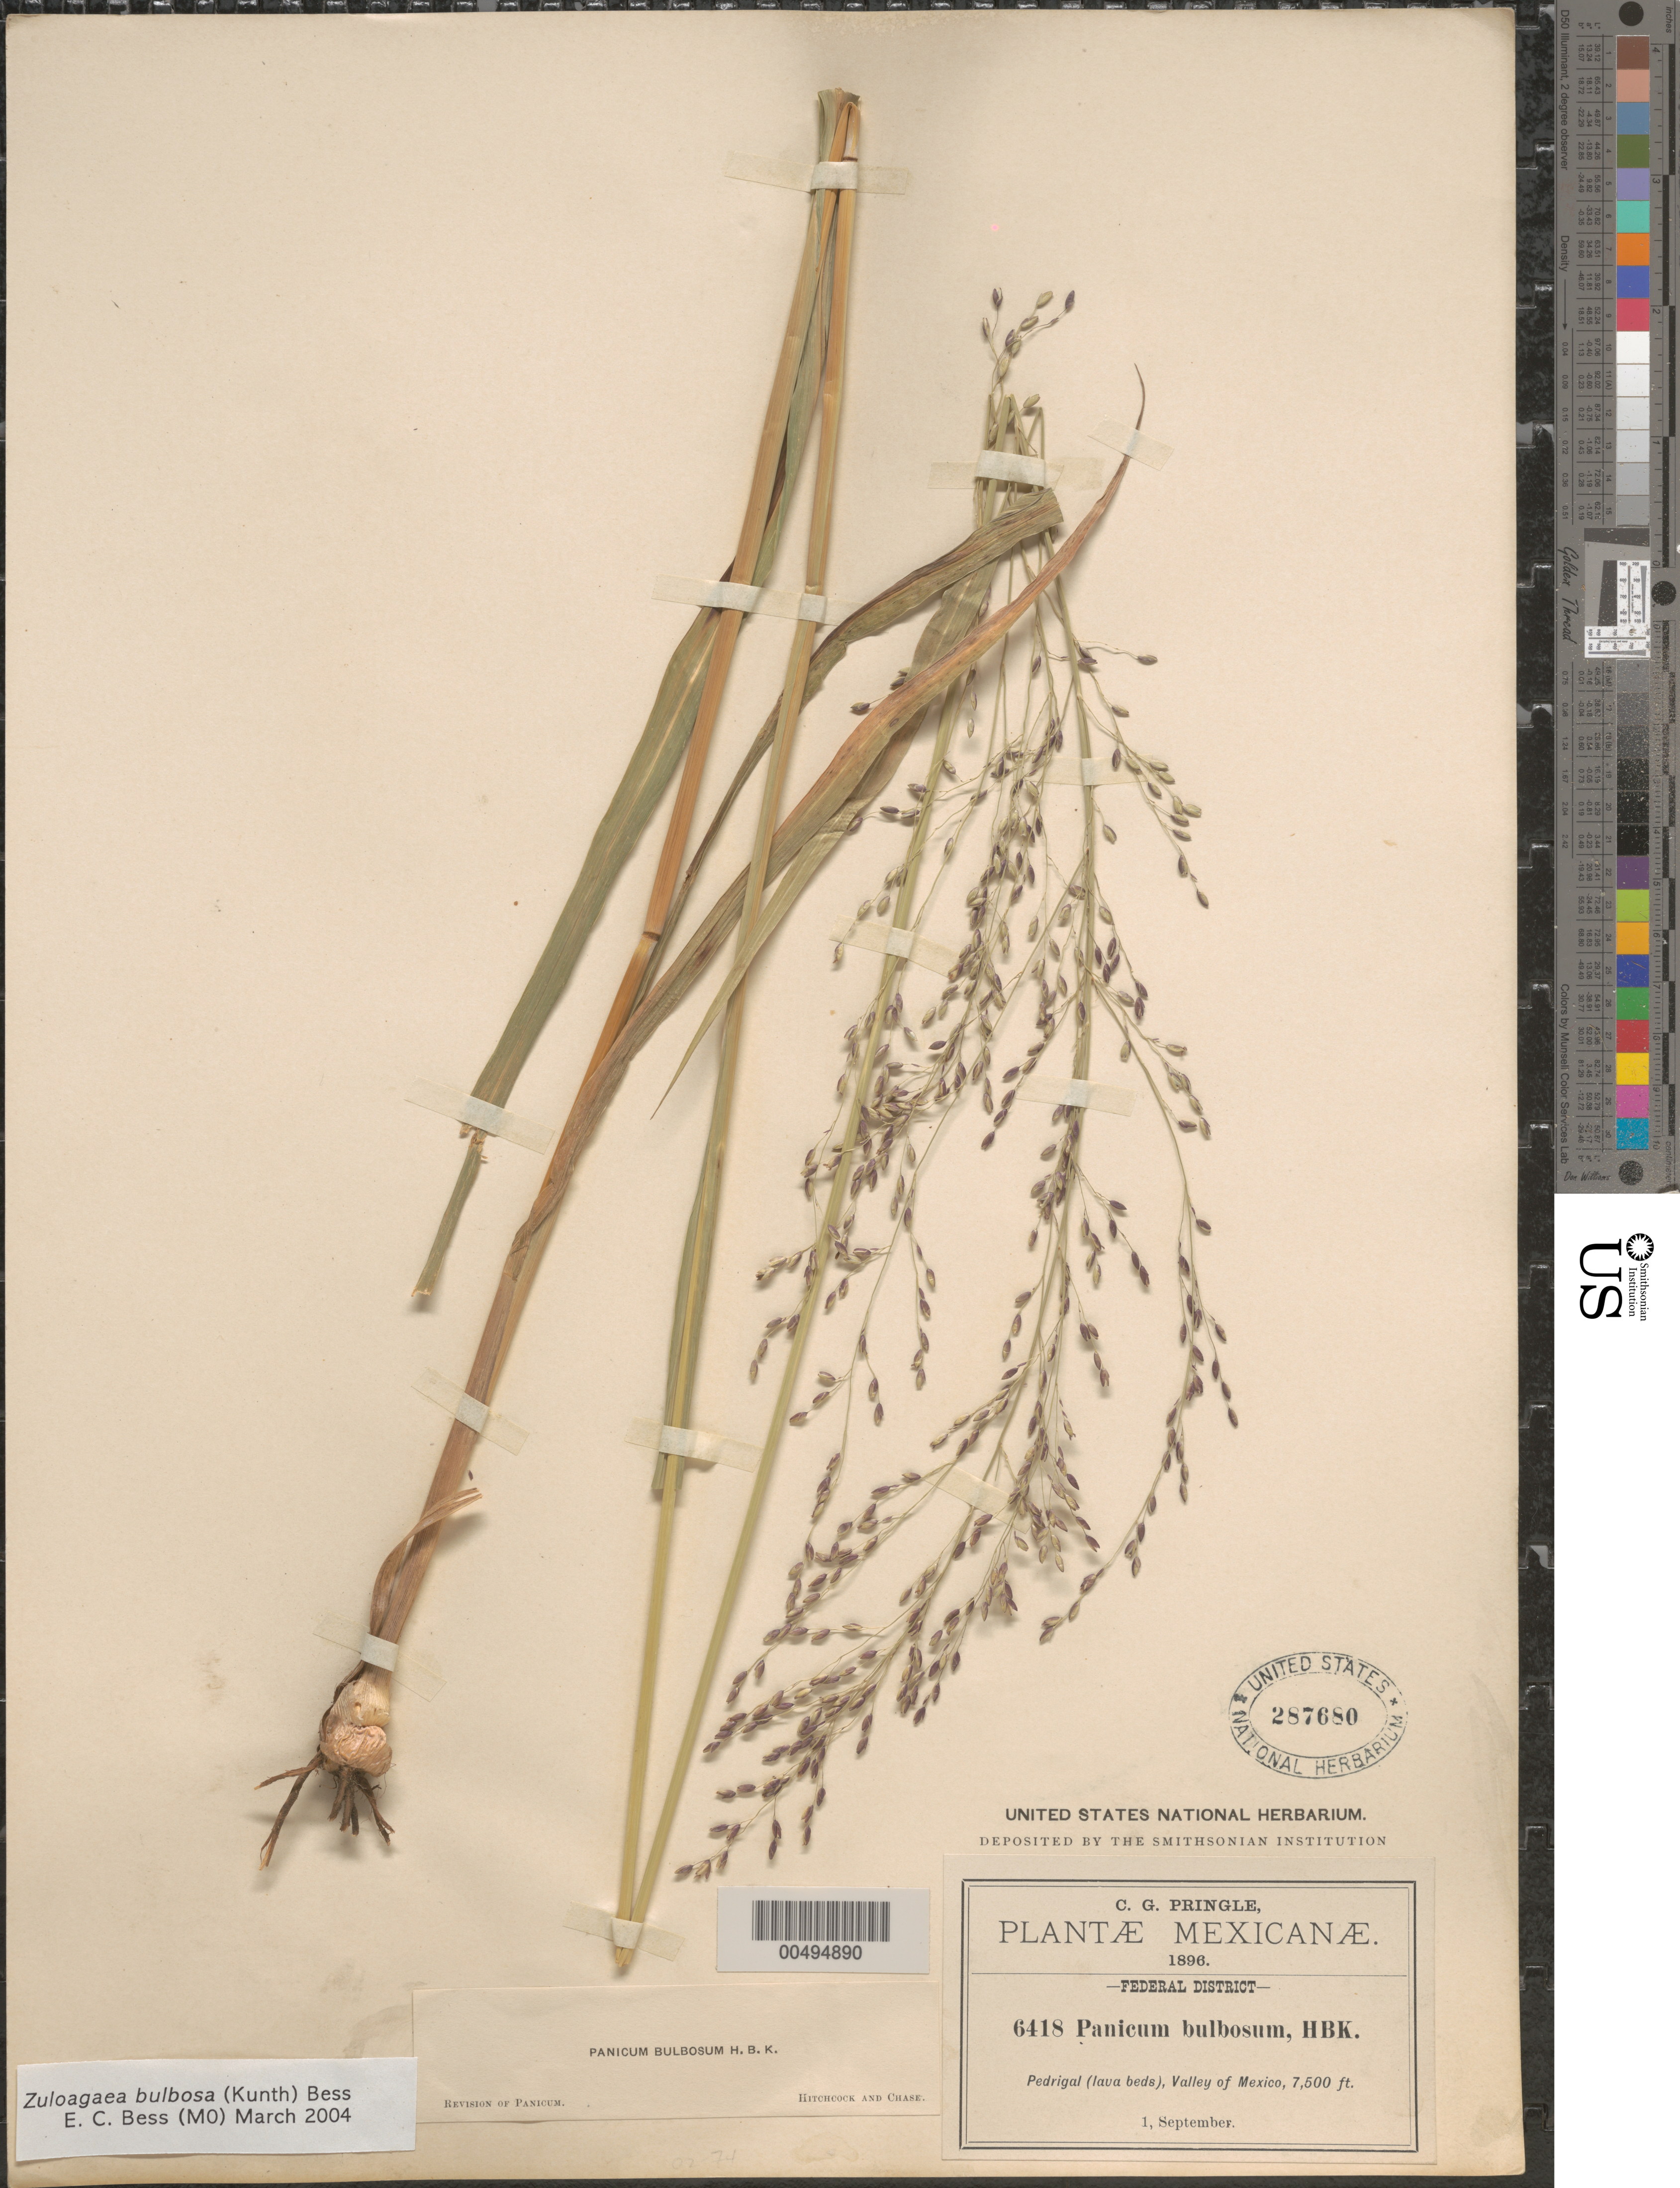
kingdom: Plantae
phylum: Tracheophyta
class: Liliopsida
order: Poales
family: Poaceae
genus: Panicum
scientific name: Panicum bulbosum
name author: Kunth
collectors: C. G. Pringle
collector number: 6418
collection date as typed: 1 Sep 1896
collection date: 1896-09-01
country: Mexico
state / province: Distrito Federal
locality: Pedrigal, Valley of Mexico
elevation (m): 2286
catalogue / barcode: US 287680